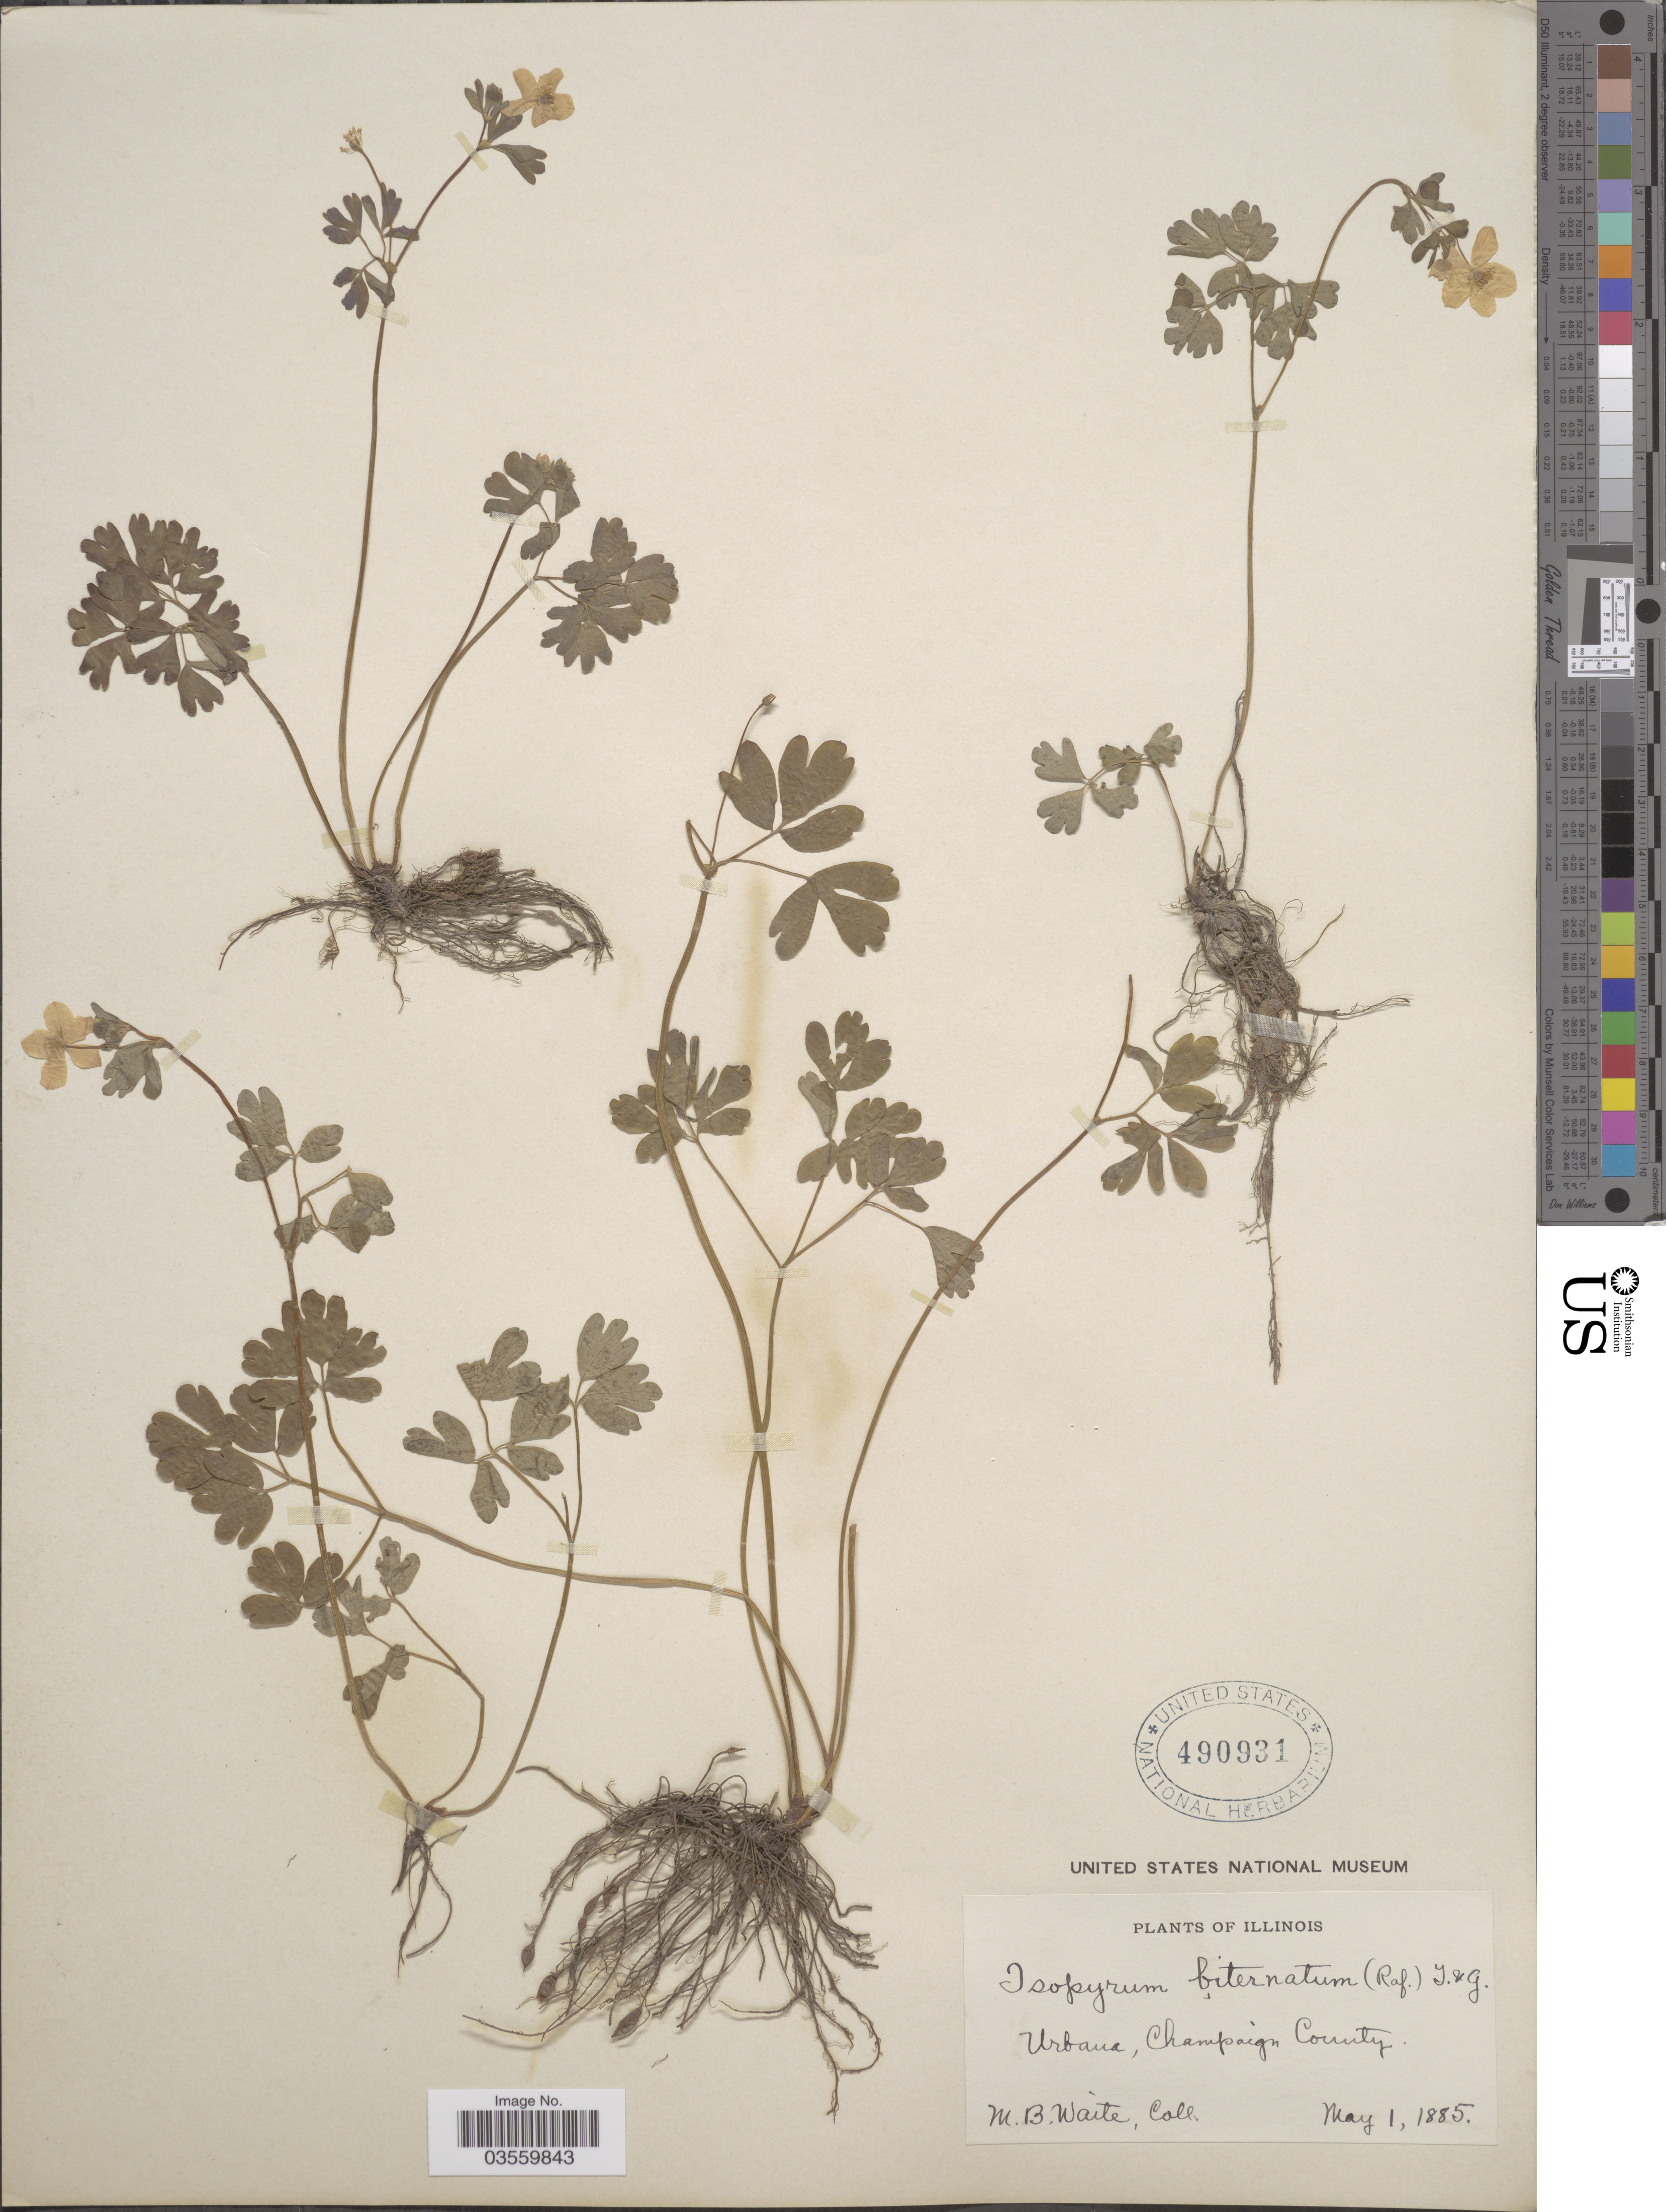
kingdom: Plantae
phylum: Tracheophyta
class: Magnoliopsida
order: Ranunculales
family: Ranunculaceae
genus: Enemion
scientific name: Enemion biternatum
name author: (Torr. & A. Gray) Raf.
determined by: Strong, Mark T., (BOT), Smithsonian Institution - National Museum of Natural History (UNITED STATES)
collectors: M. B. Waite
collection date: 1885-05-01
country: United States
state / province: Illinois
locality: Urbana, Champaign County.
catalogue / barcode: US 490931